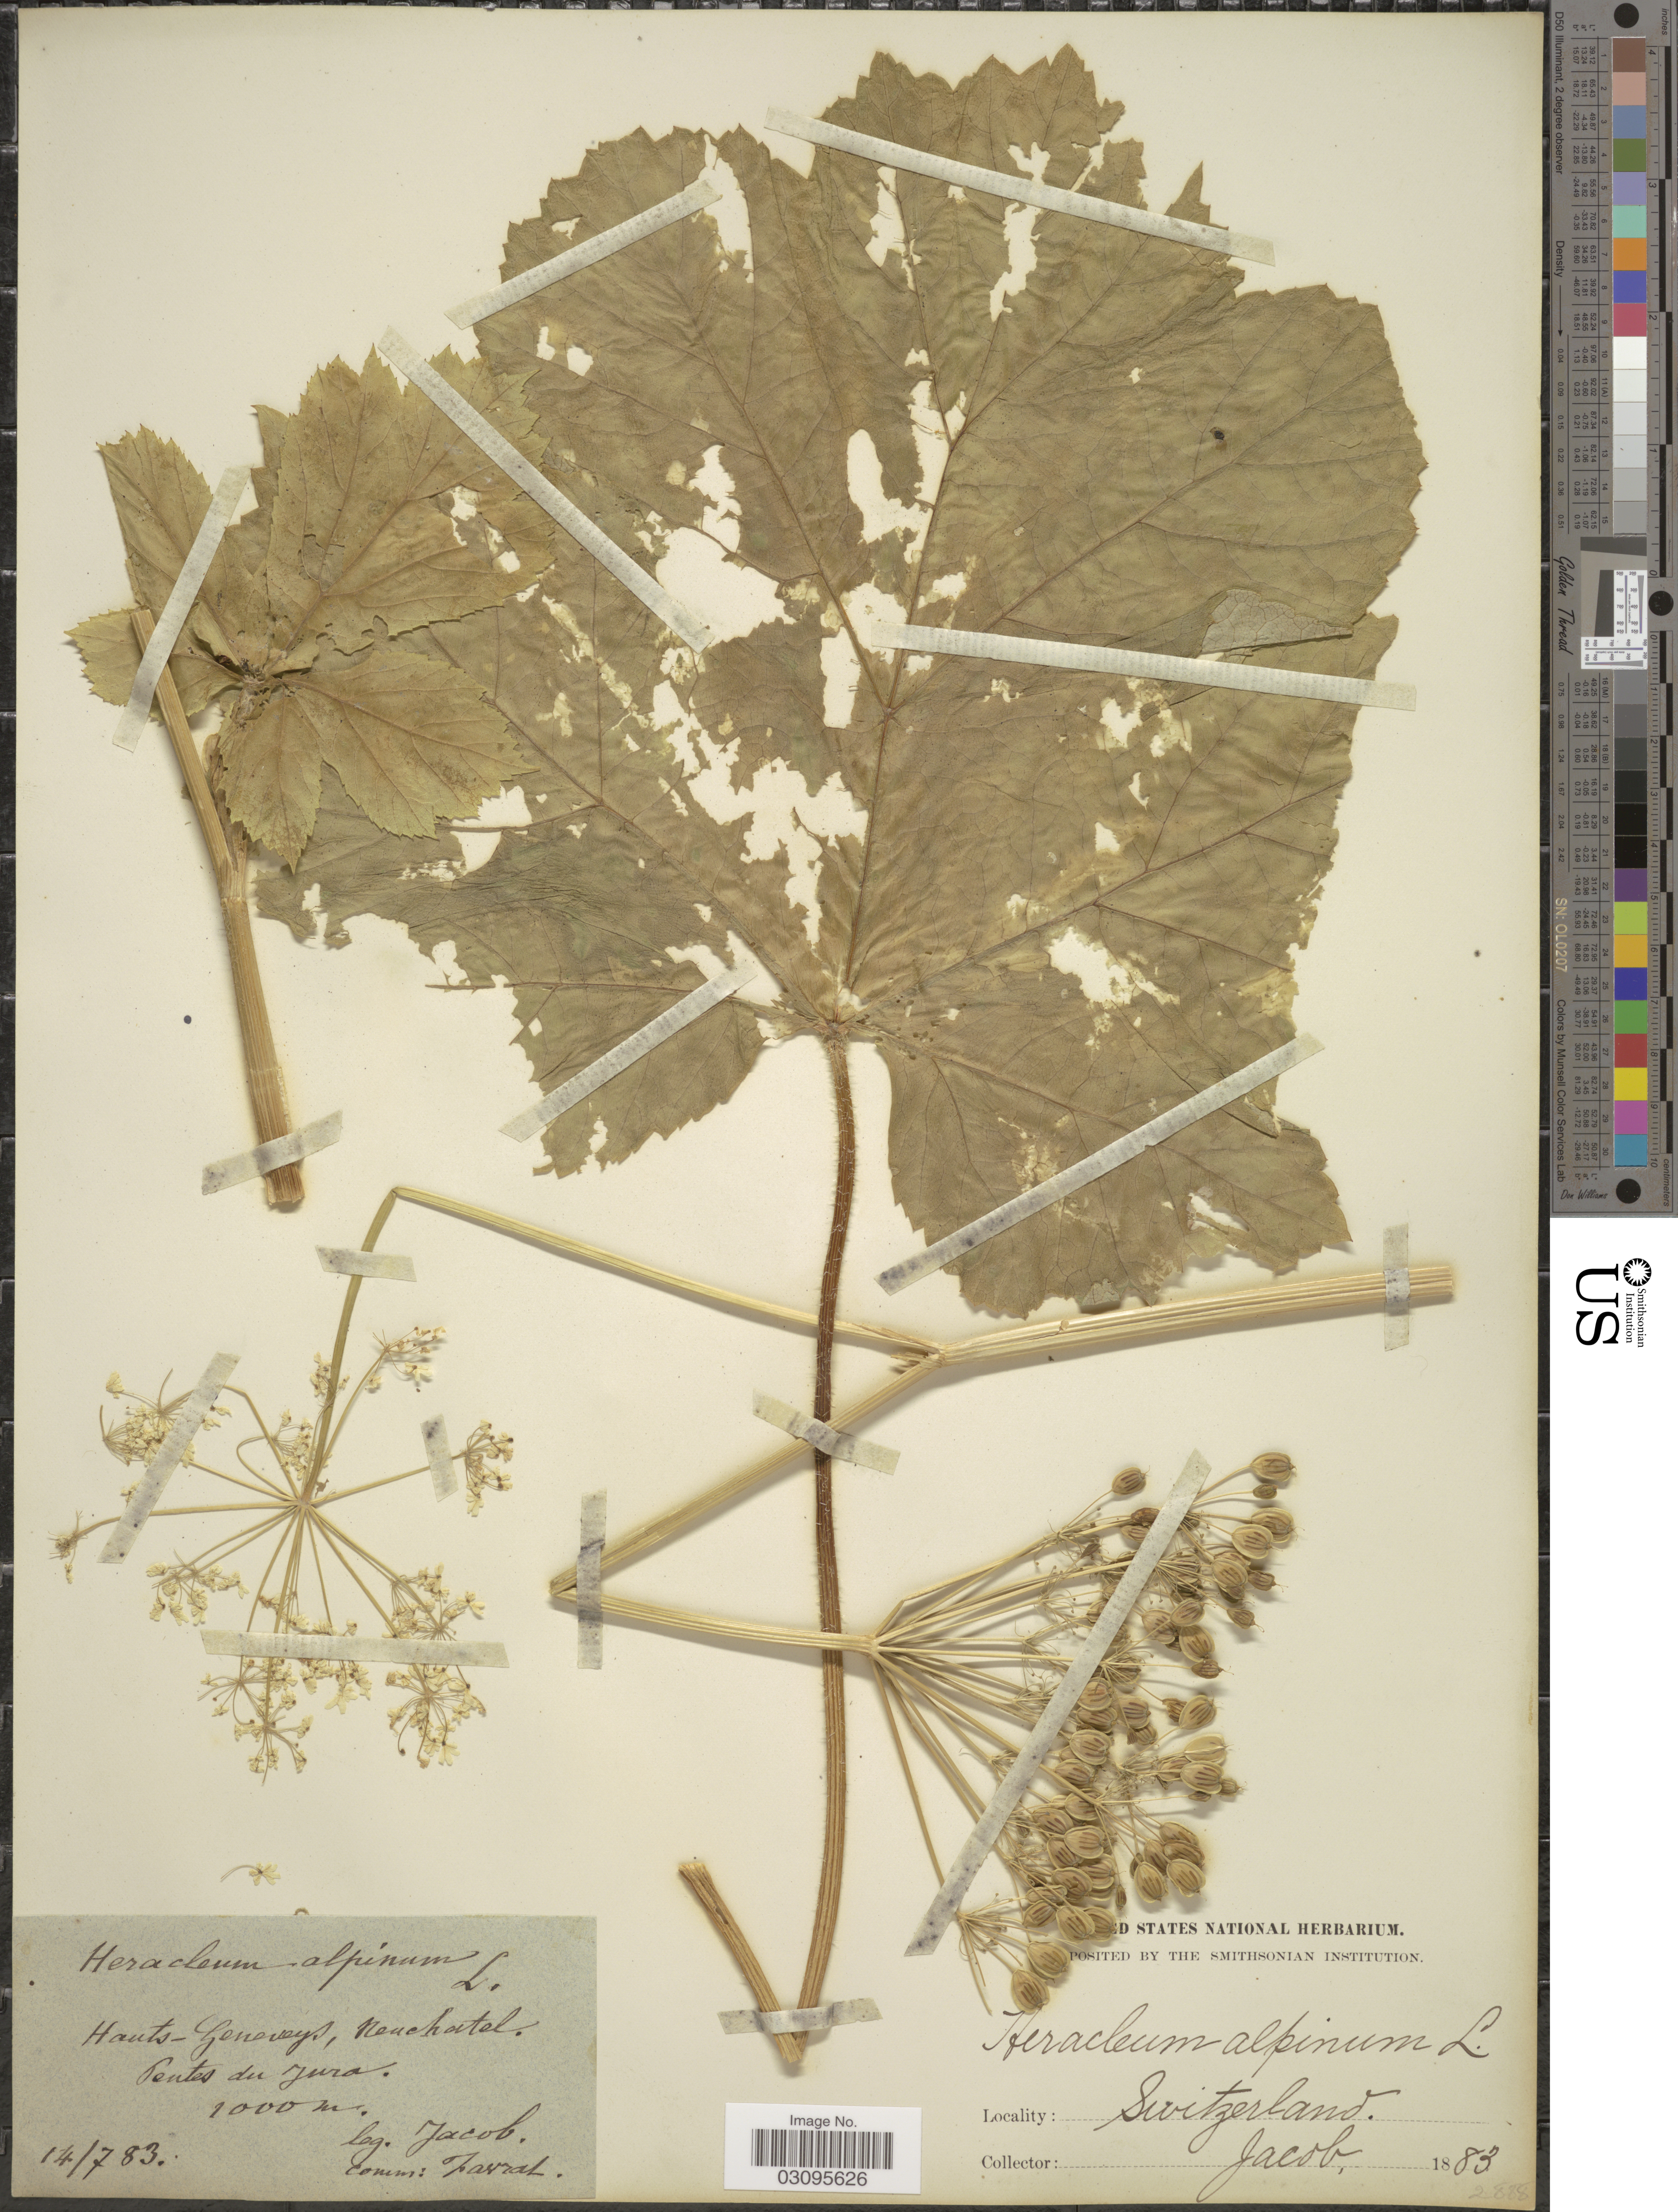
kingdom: Plantae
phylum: Tracheophyta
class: Magnoliopsida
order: Apiales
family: Apiaceae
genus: Heracleum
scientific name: Heracleum alpinum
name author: L.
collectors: -. Jacob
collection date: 1883-07-14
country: Switzerland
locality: Hauts-Geneveys, Neuchatal, Pentes du Jura.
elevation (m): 1000